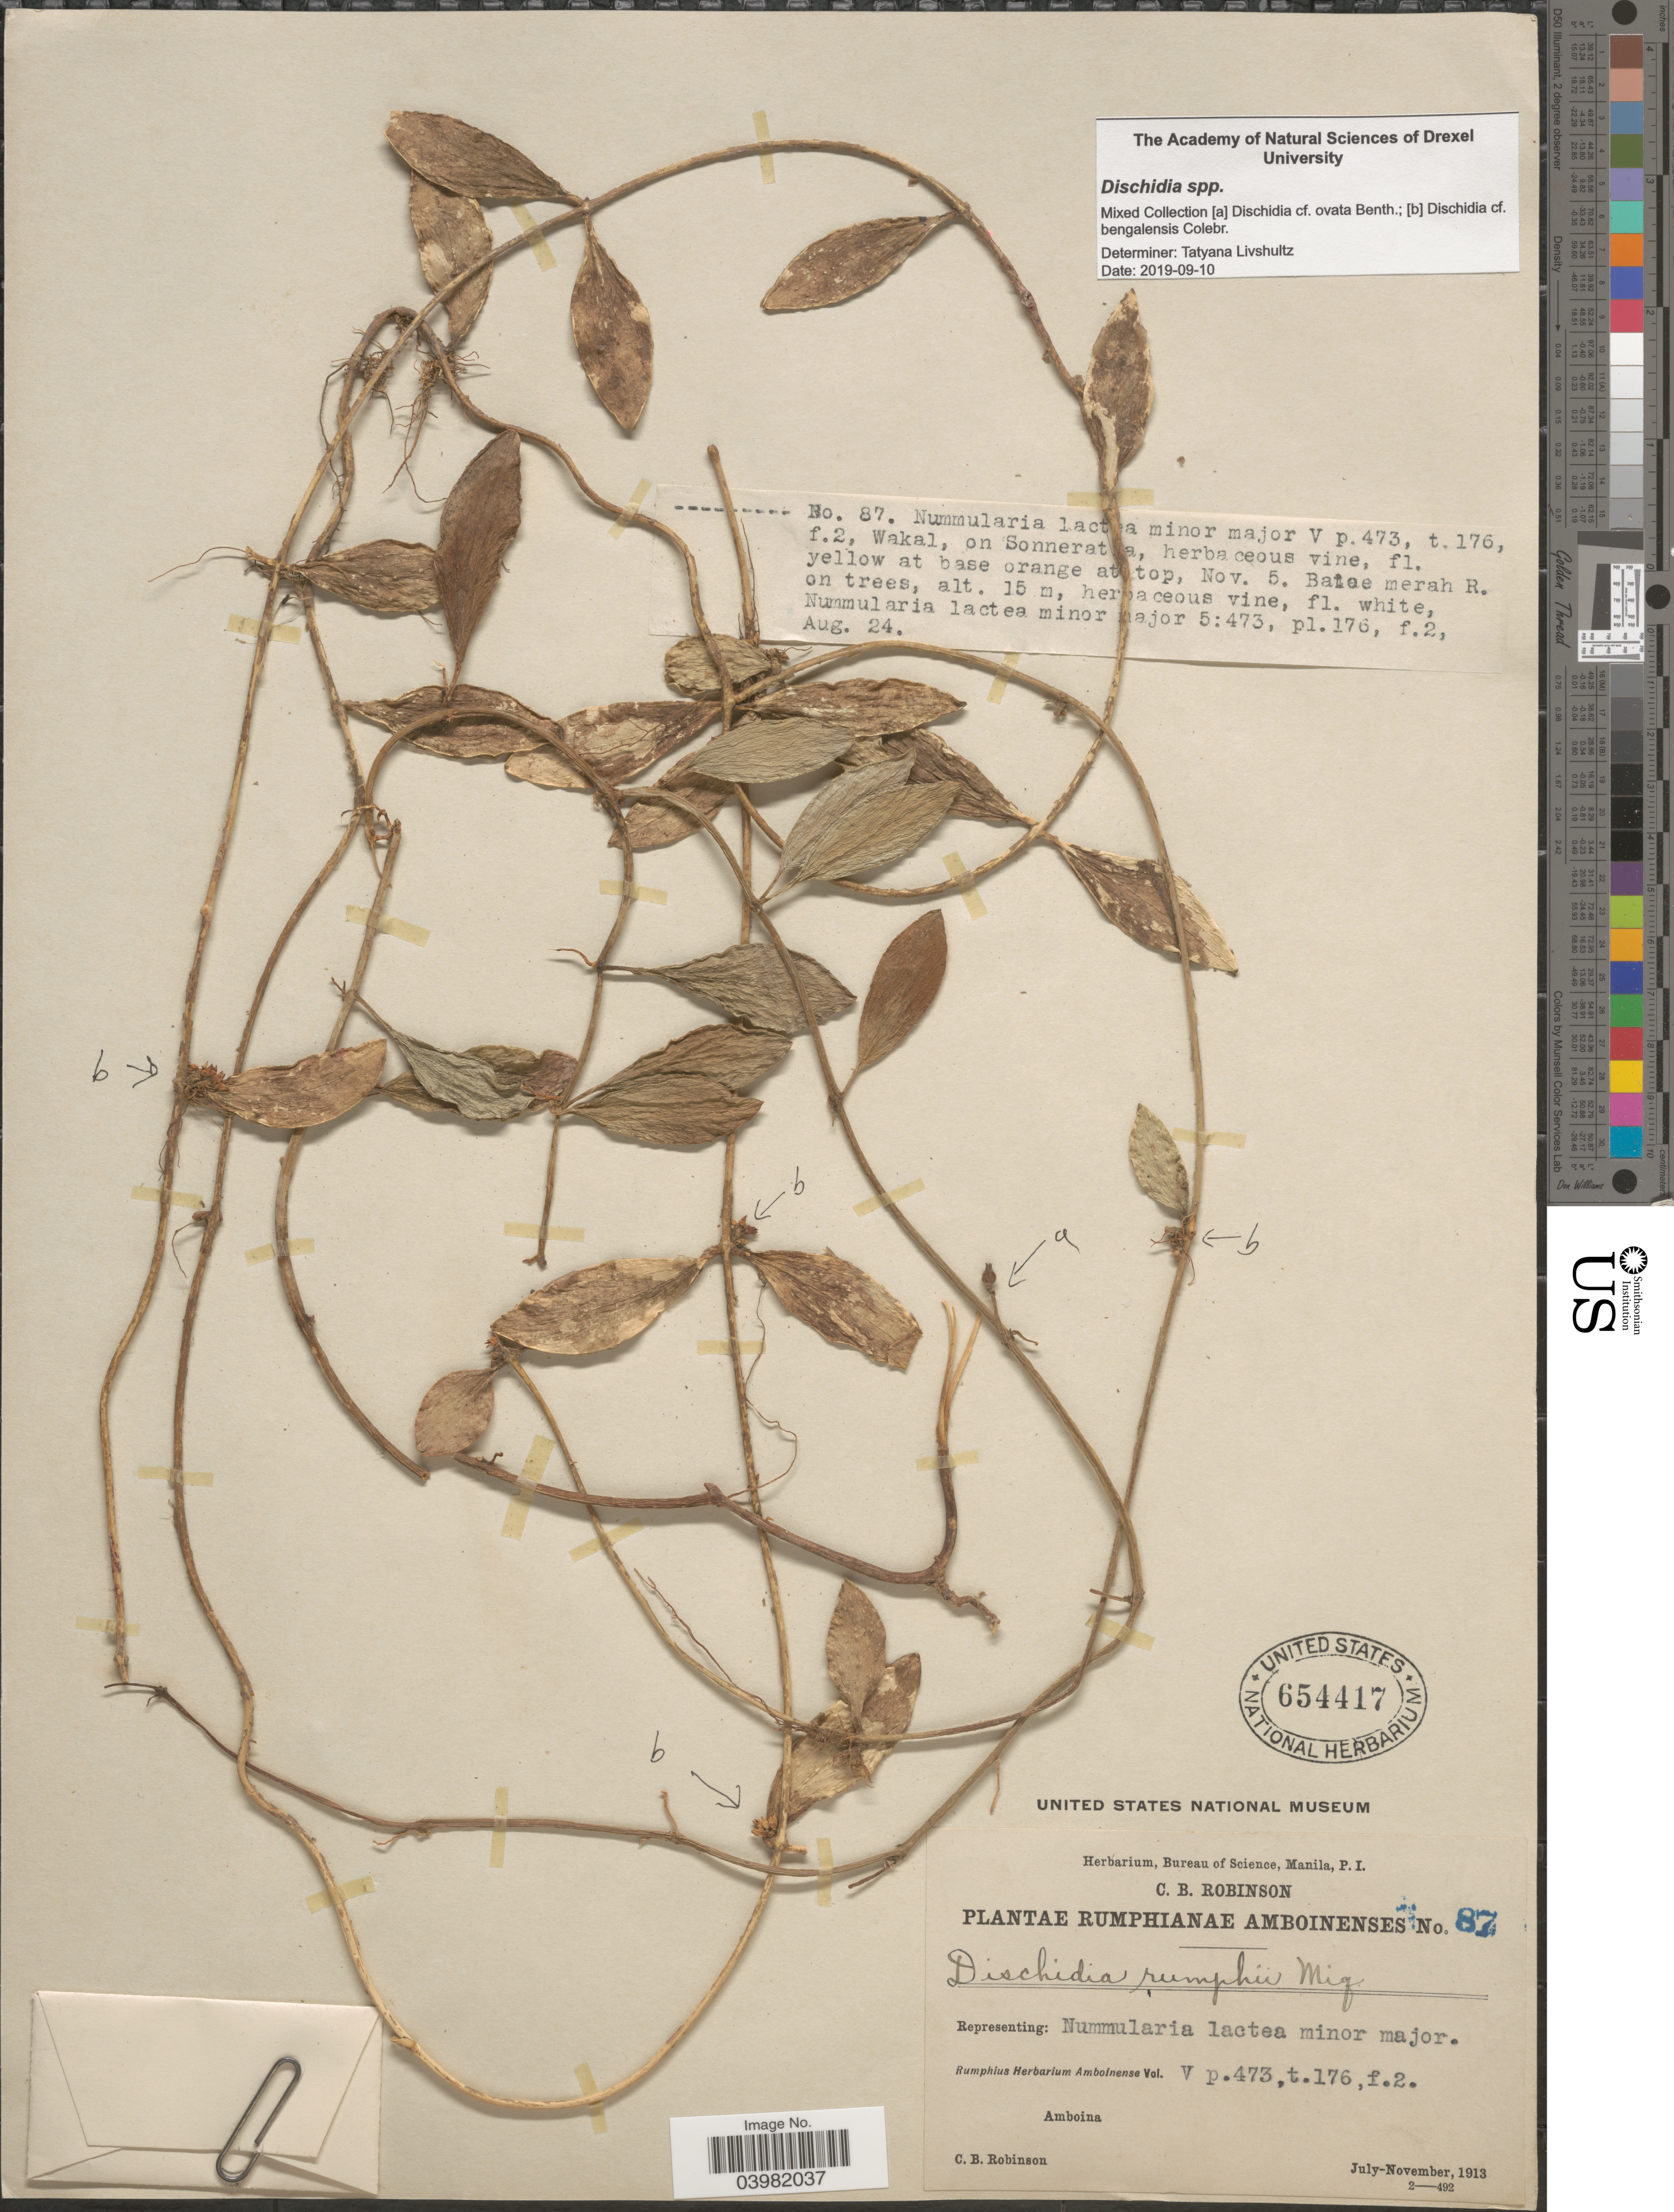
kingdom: Plantae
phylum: Tracheophyta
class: Magnoliopsida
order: Gentianales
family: Apocynaceae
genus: Dischidia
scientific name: Dischidia sp.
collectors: C. Robinson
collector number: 87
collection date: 1913-08-24/1913-11-05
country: Indonesia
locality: Amboina.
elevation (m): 15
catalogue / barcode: US 654417